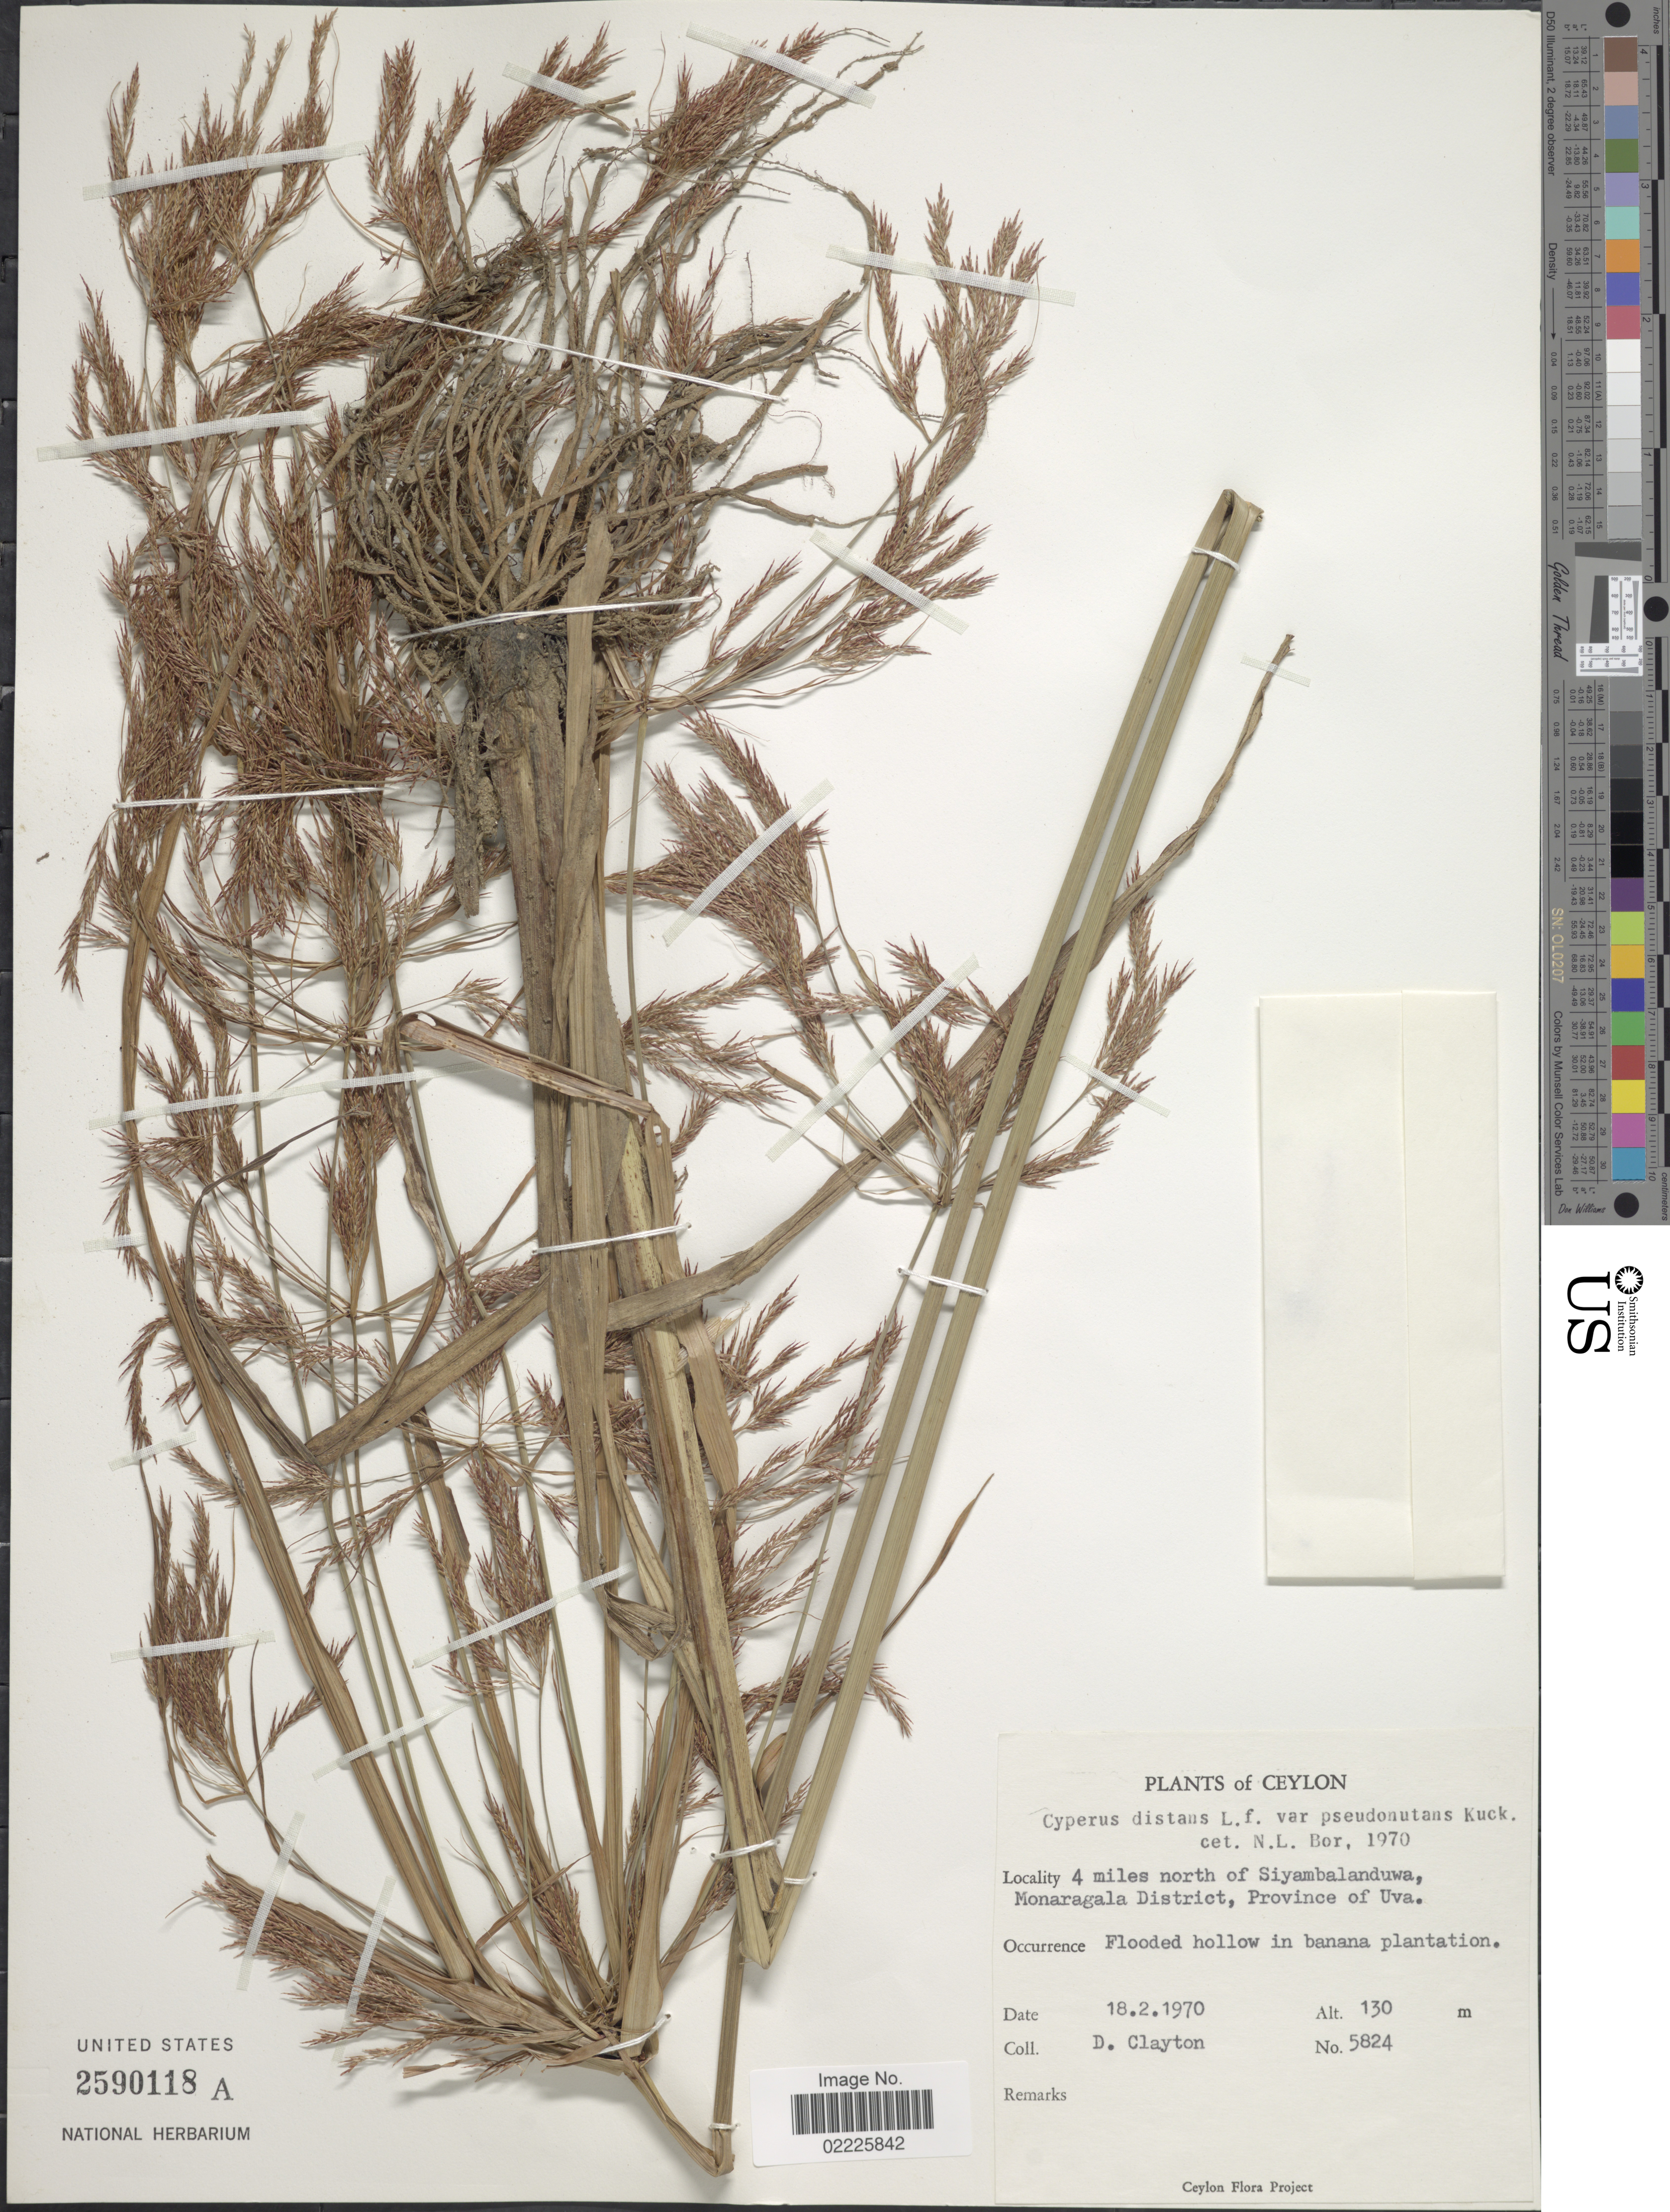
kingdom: Plantae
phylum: Tracheophyta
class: Liliopsida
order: Poales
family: Cyperaceae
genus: Cyperus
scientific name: Cyperus distans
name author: L. f.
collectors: D. Clayton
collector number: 5824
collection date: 1970-02-18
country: Sri Lanka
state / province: Uva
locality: Ceylon, 4 miles north of Siyambalanduwa, Monaragala District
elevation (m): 130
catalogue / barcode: US 2590118A